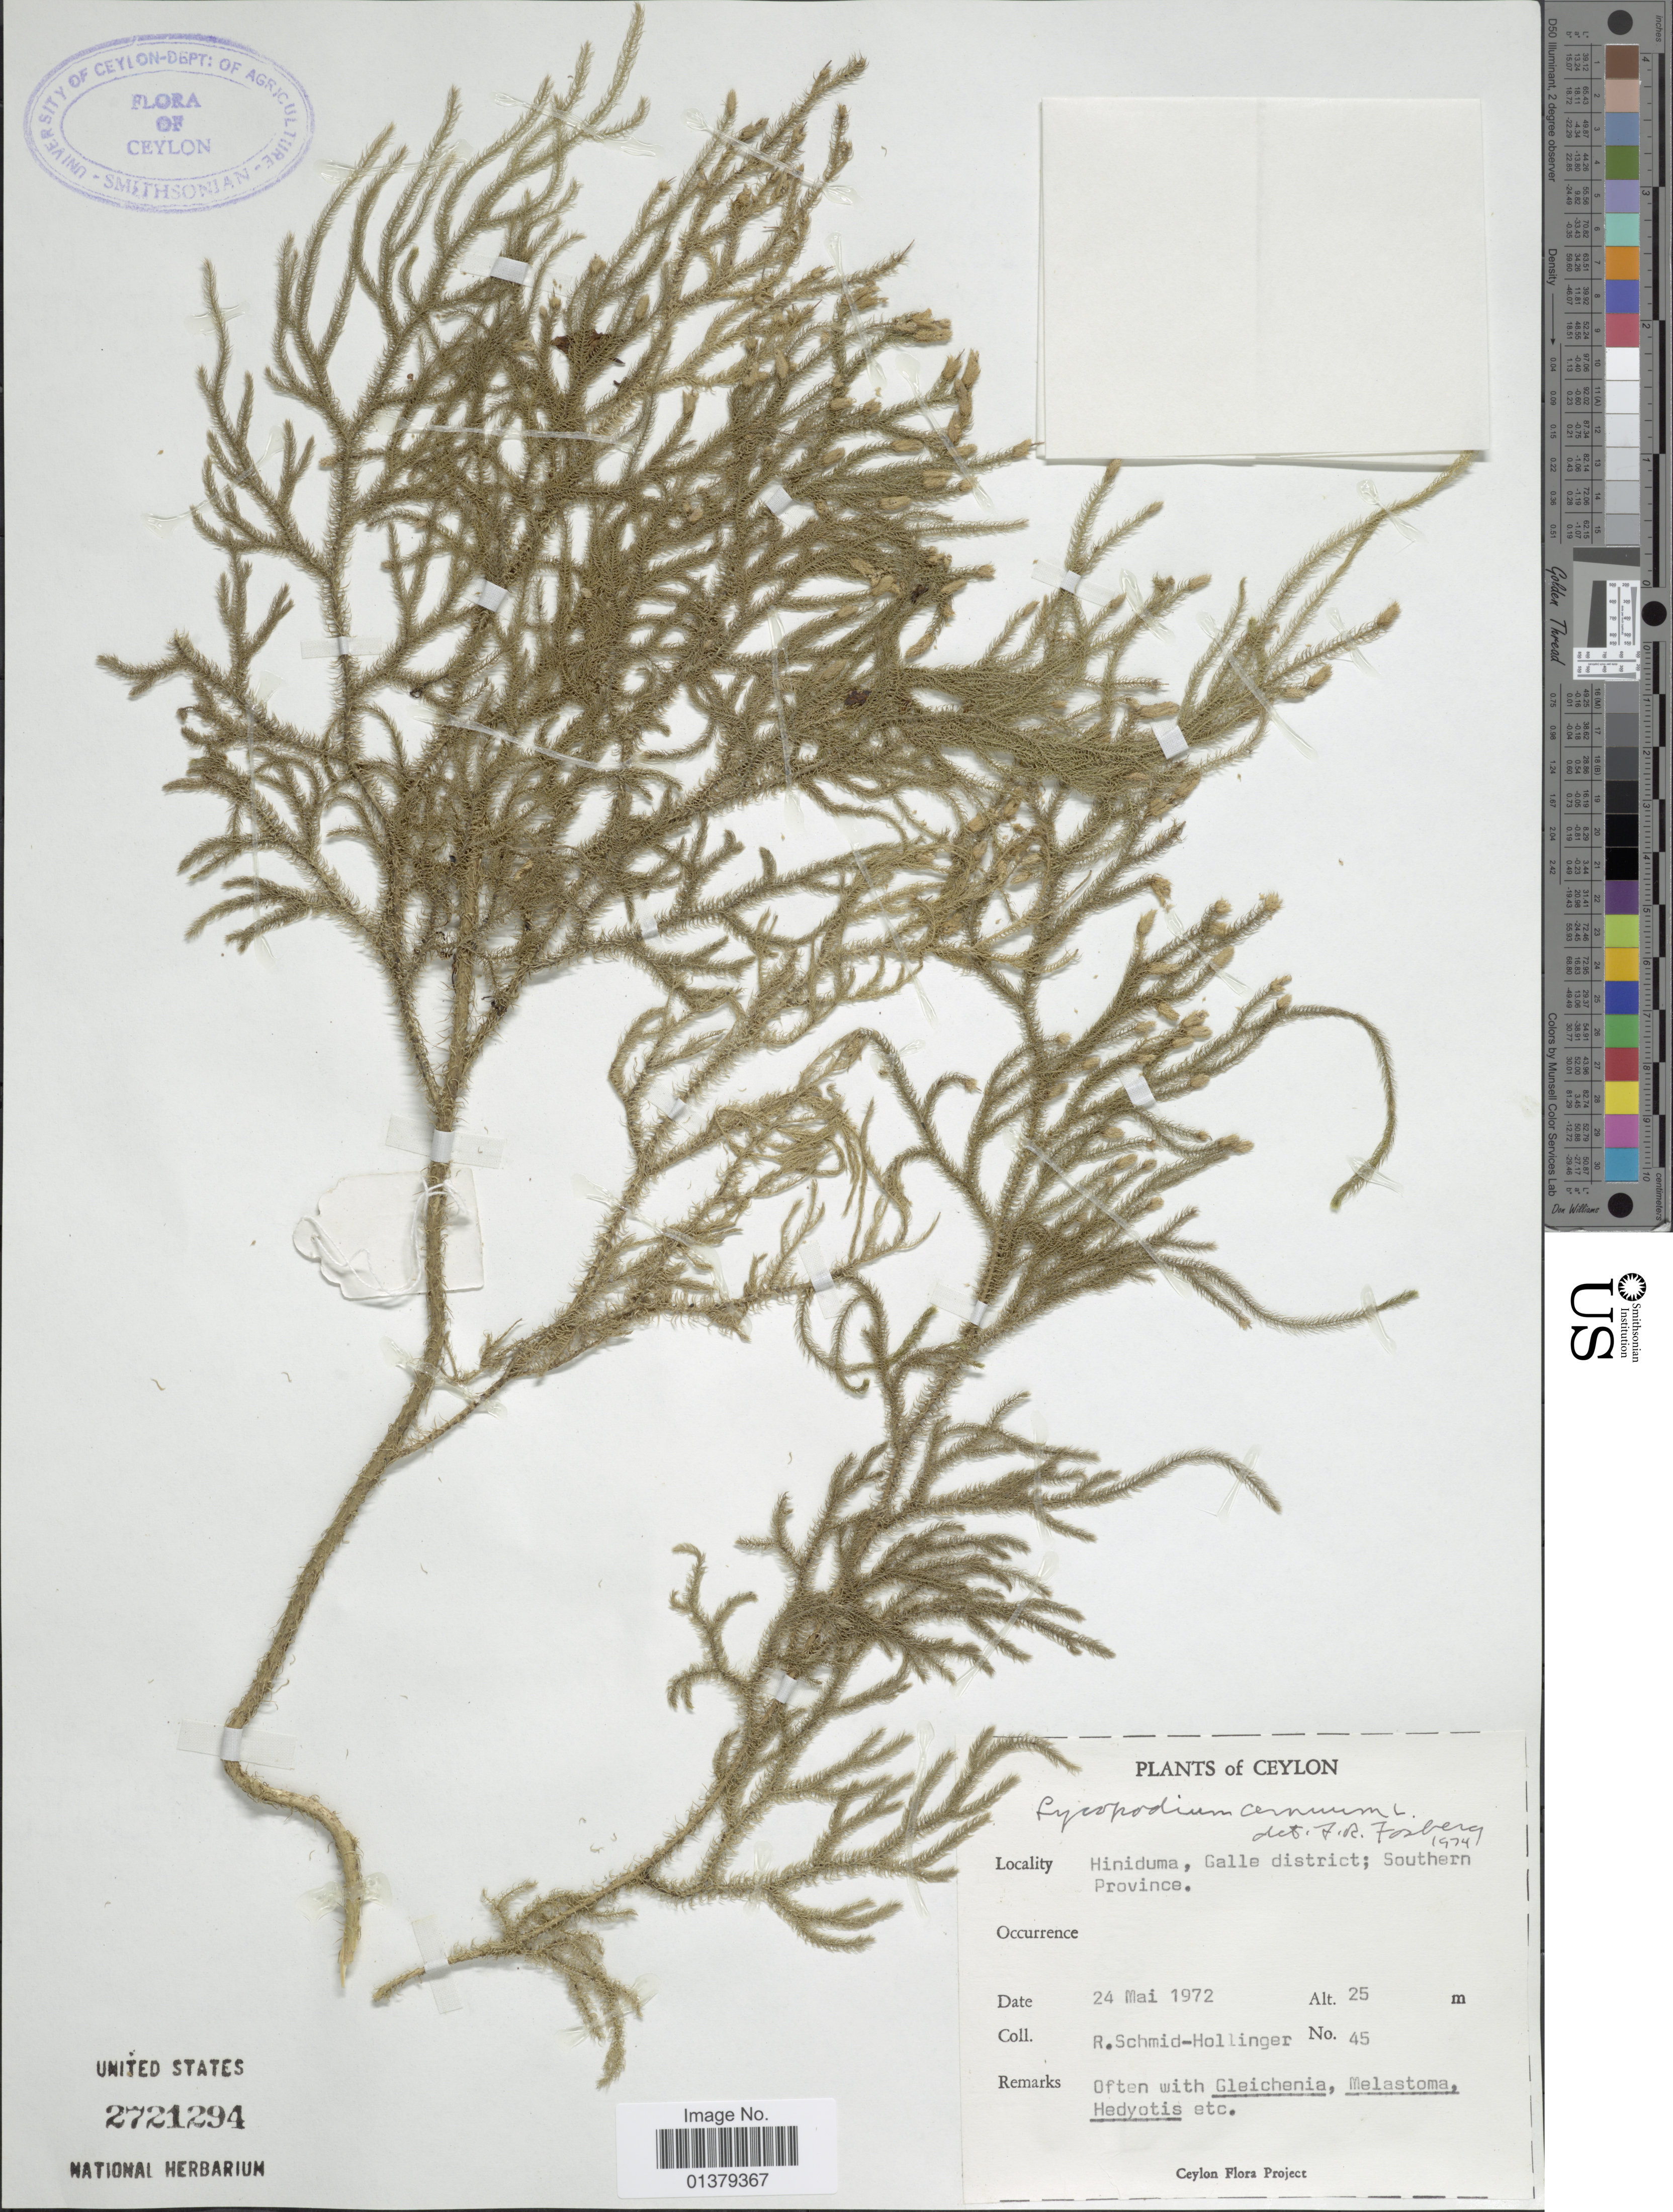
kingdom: Plantae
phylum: Tracheophyta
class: Lycopodiopsida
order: Lycopodiales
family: Lycopodiaceae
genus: Palhinhaea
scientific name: Palhinhaea cernua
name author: (L.) Vasc. & Franco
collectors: R. Schmid-Hollinger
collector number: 45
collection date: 1972-05-24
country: Sri Lanka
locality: Ceylon, Hinduma, galle district; Southern Proivnce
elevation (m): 25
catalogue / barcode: US 2721294